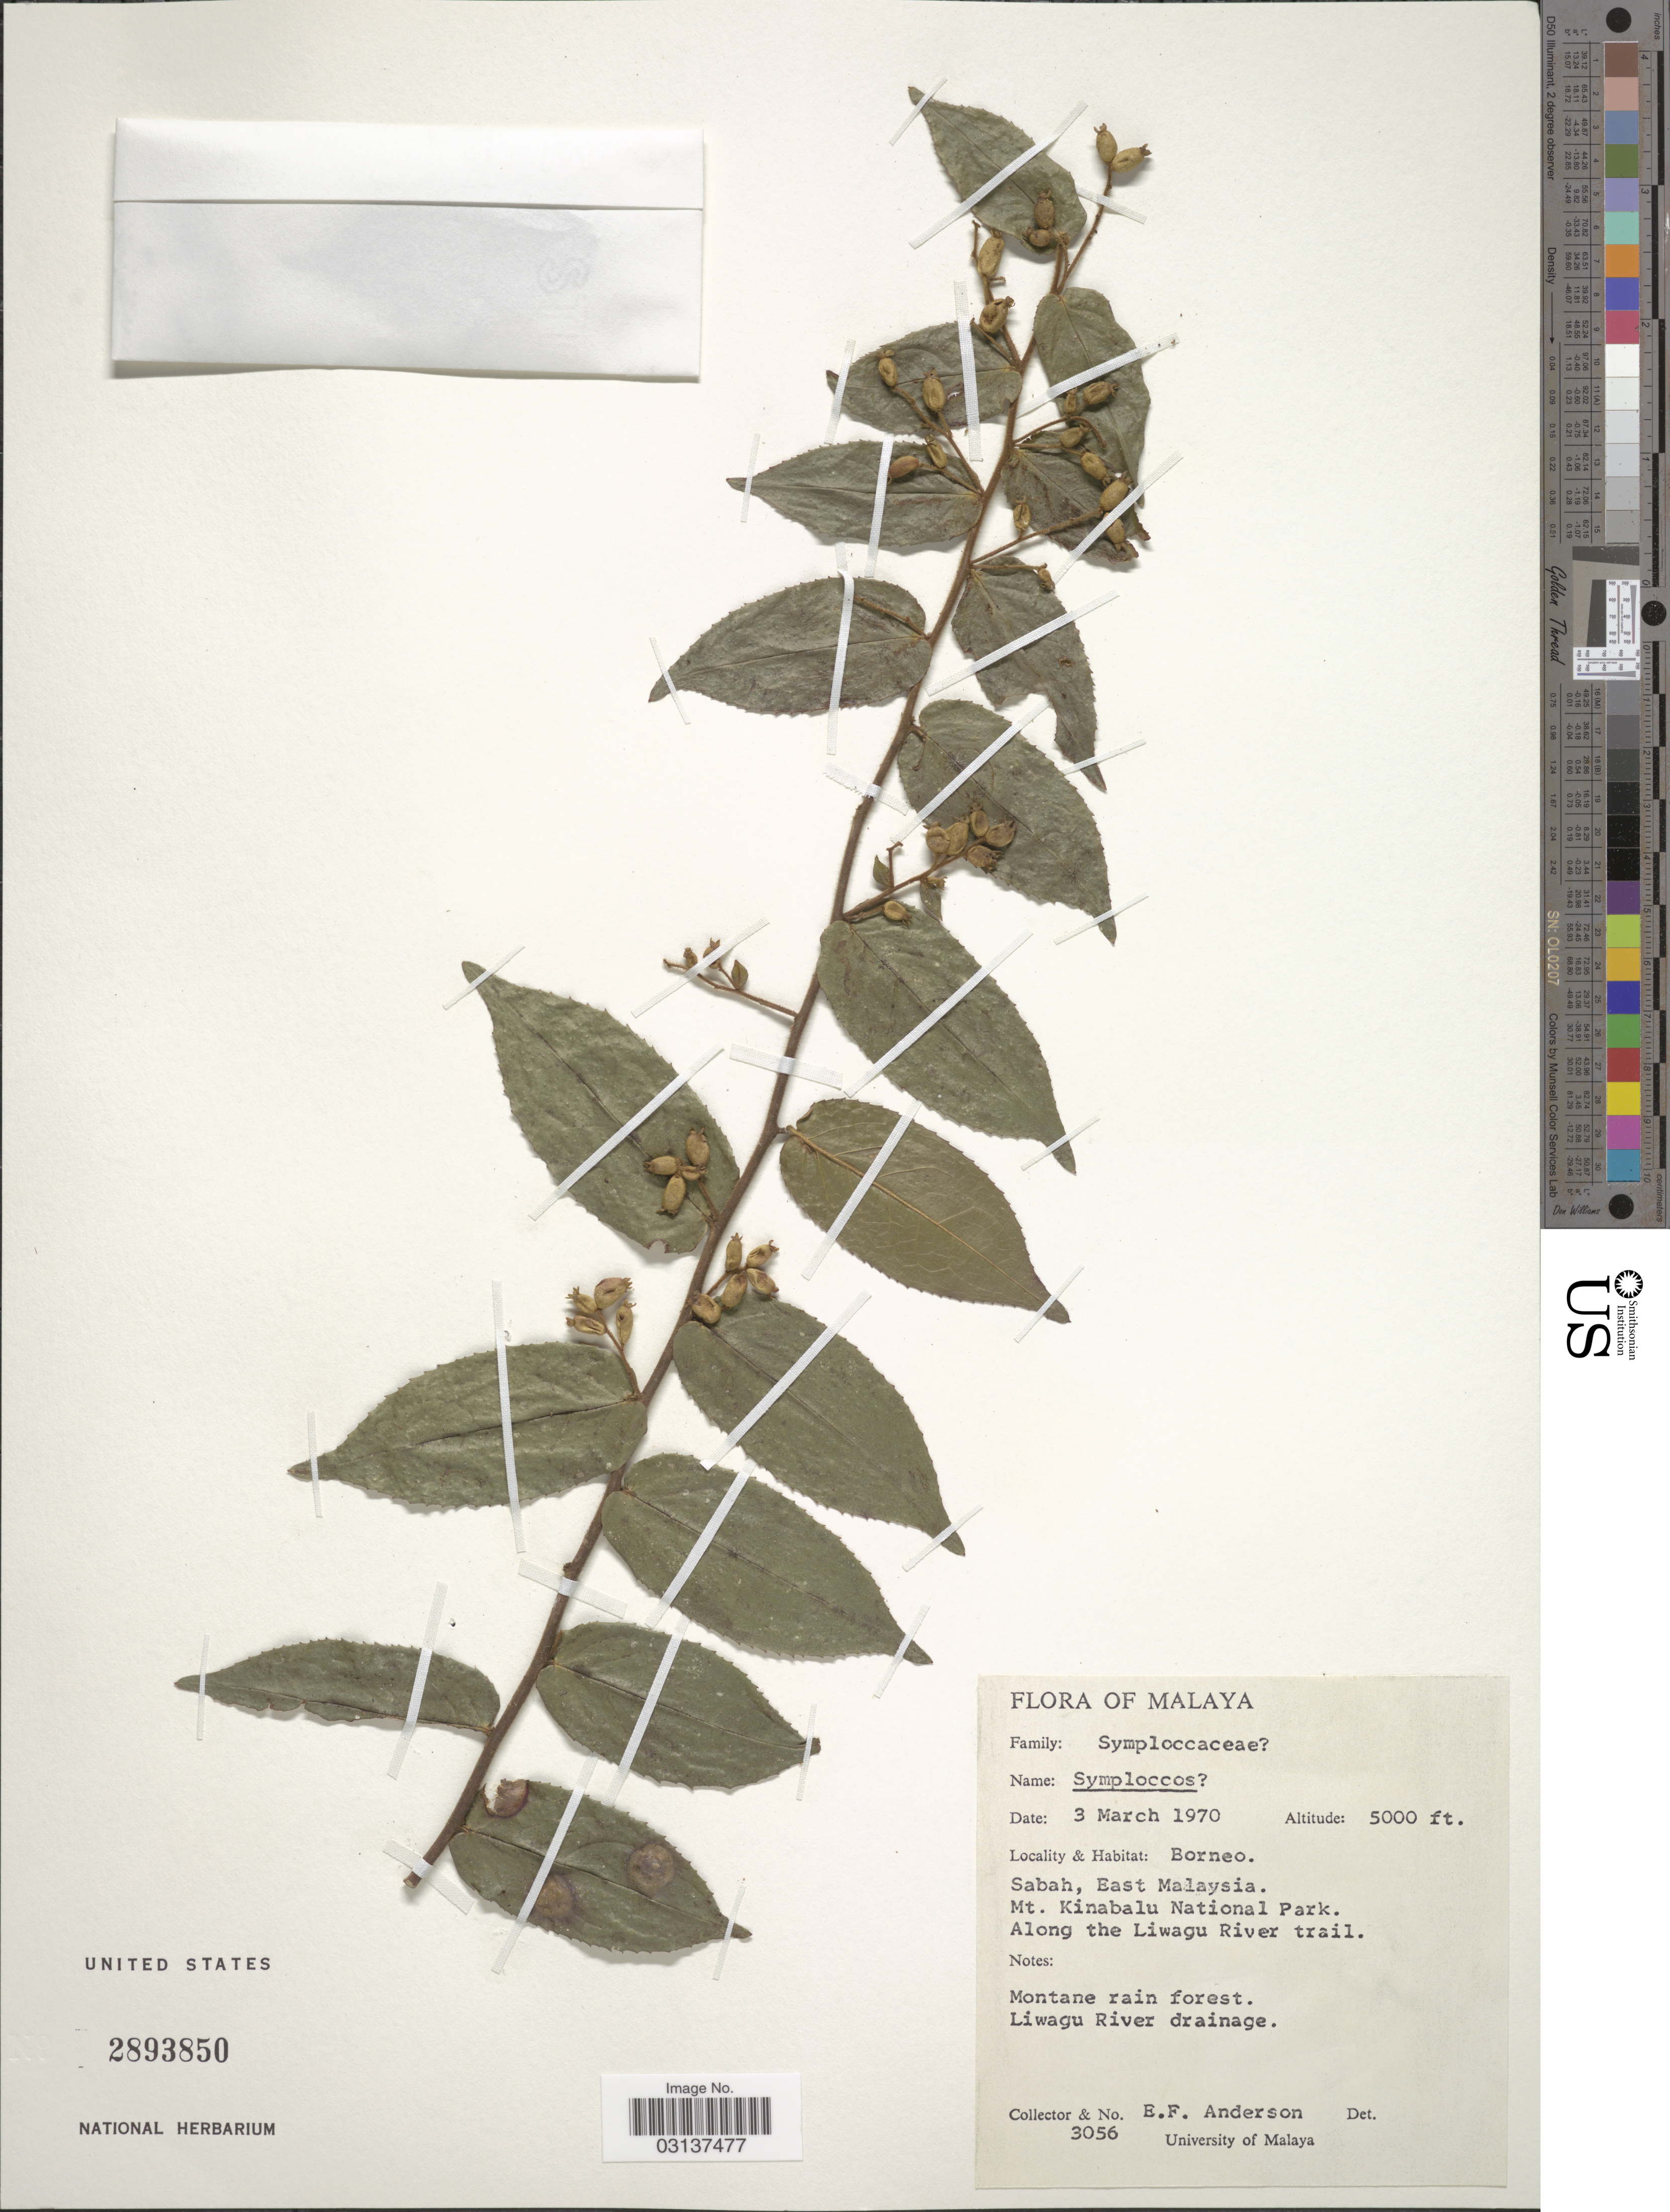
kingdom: Plantae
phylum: Tracheophyta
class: Magnoliopsida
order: Ericales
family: Symplocaceae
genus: Symplocos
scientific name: Symplocos sp.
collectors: E. F. Anderson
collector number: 3056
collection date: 1970-03-03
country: Malaysia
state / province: Sabah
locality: Malaya, Borneo. Sabah, East Malaysia. Mt. Kinabalu National Park. Along the Liwagu River trail.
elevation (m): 1524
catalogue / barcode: US 2893850